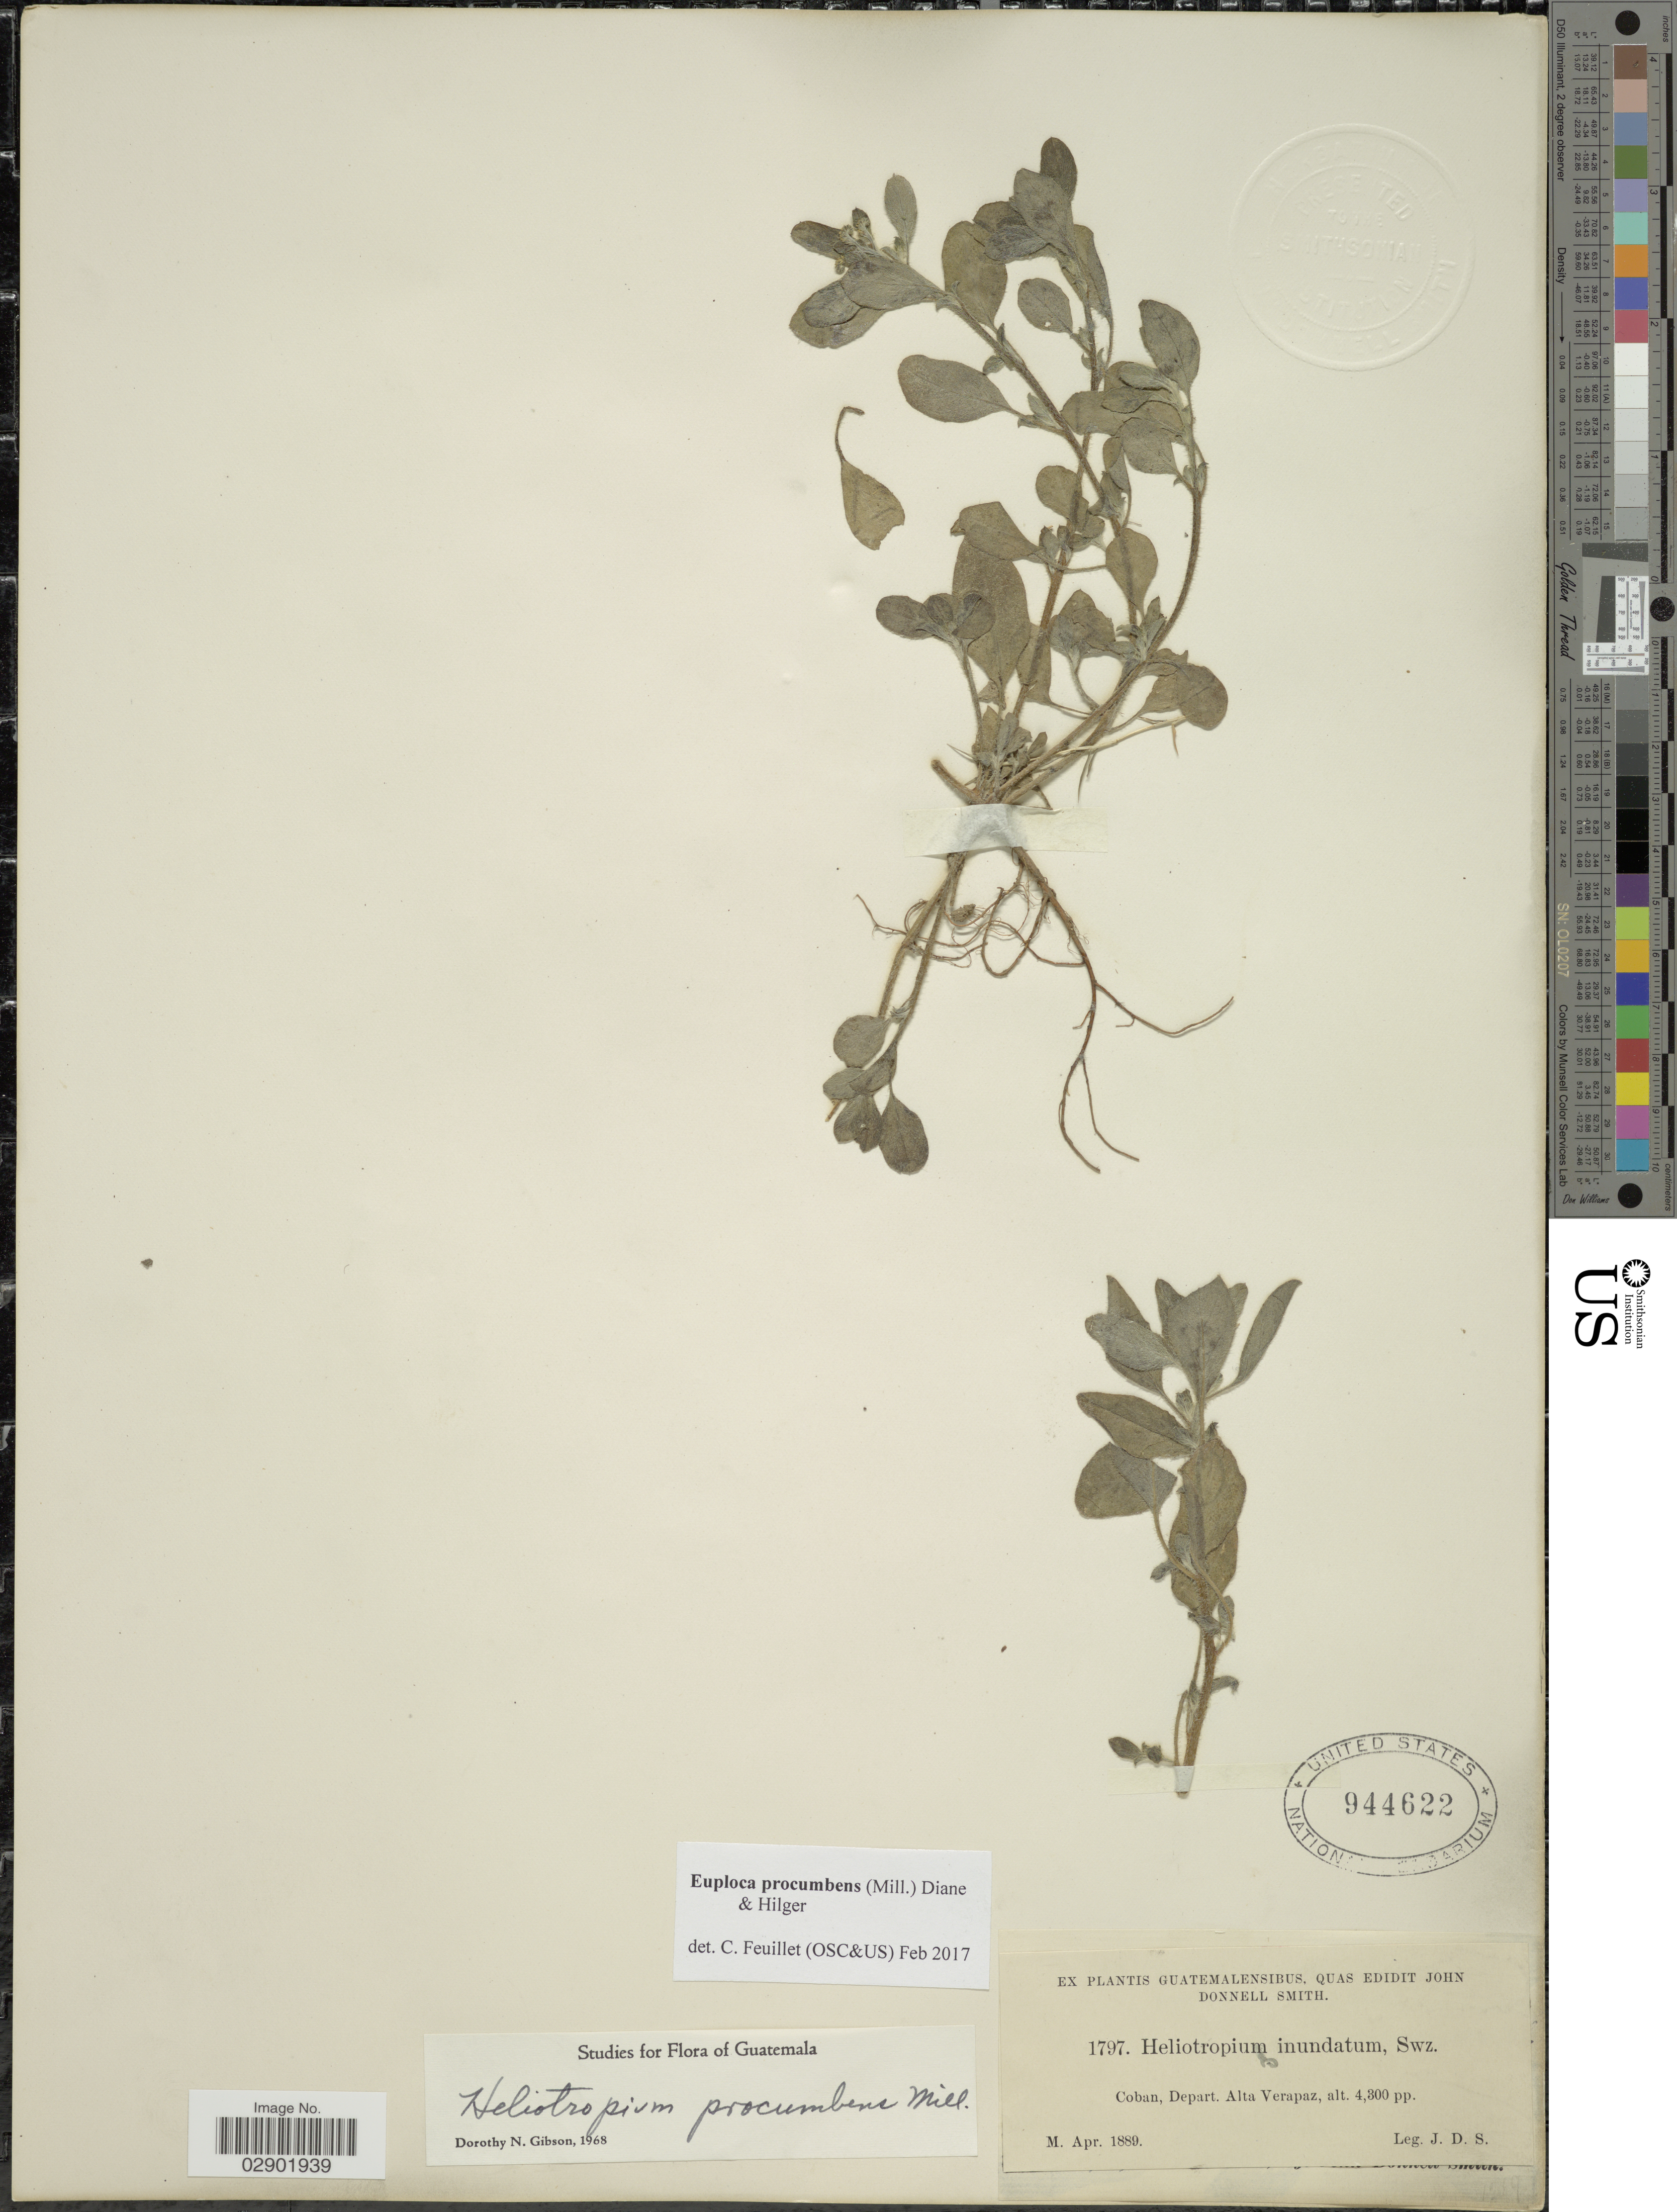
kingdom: Plantae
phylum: Tracheophyta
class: Magnoliopsida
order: Boraginales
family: Heliotropiaceae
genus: Euploca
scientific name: Euploca procumbens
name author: (Mill.) Diane & Hilger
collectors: J. Donnell Smith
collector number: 1797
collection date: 1889-04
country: Guatemala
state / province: Alta Verapaz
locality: Coban, Depart. Alta Verapaz.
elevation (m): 1311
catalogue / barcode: US 944622